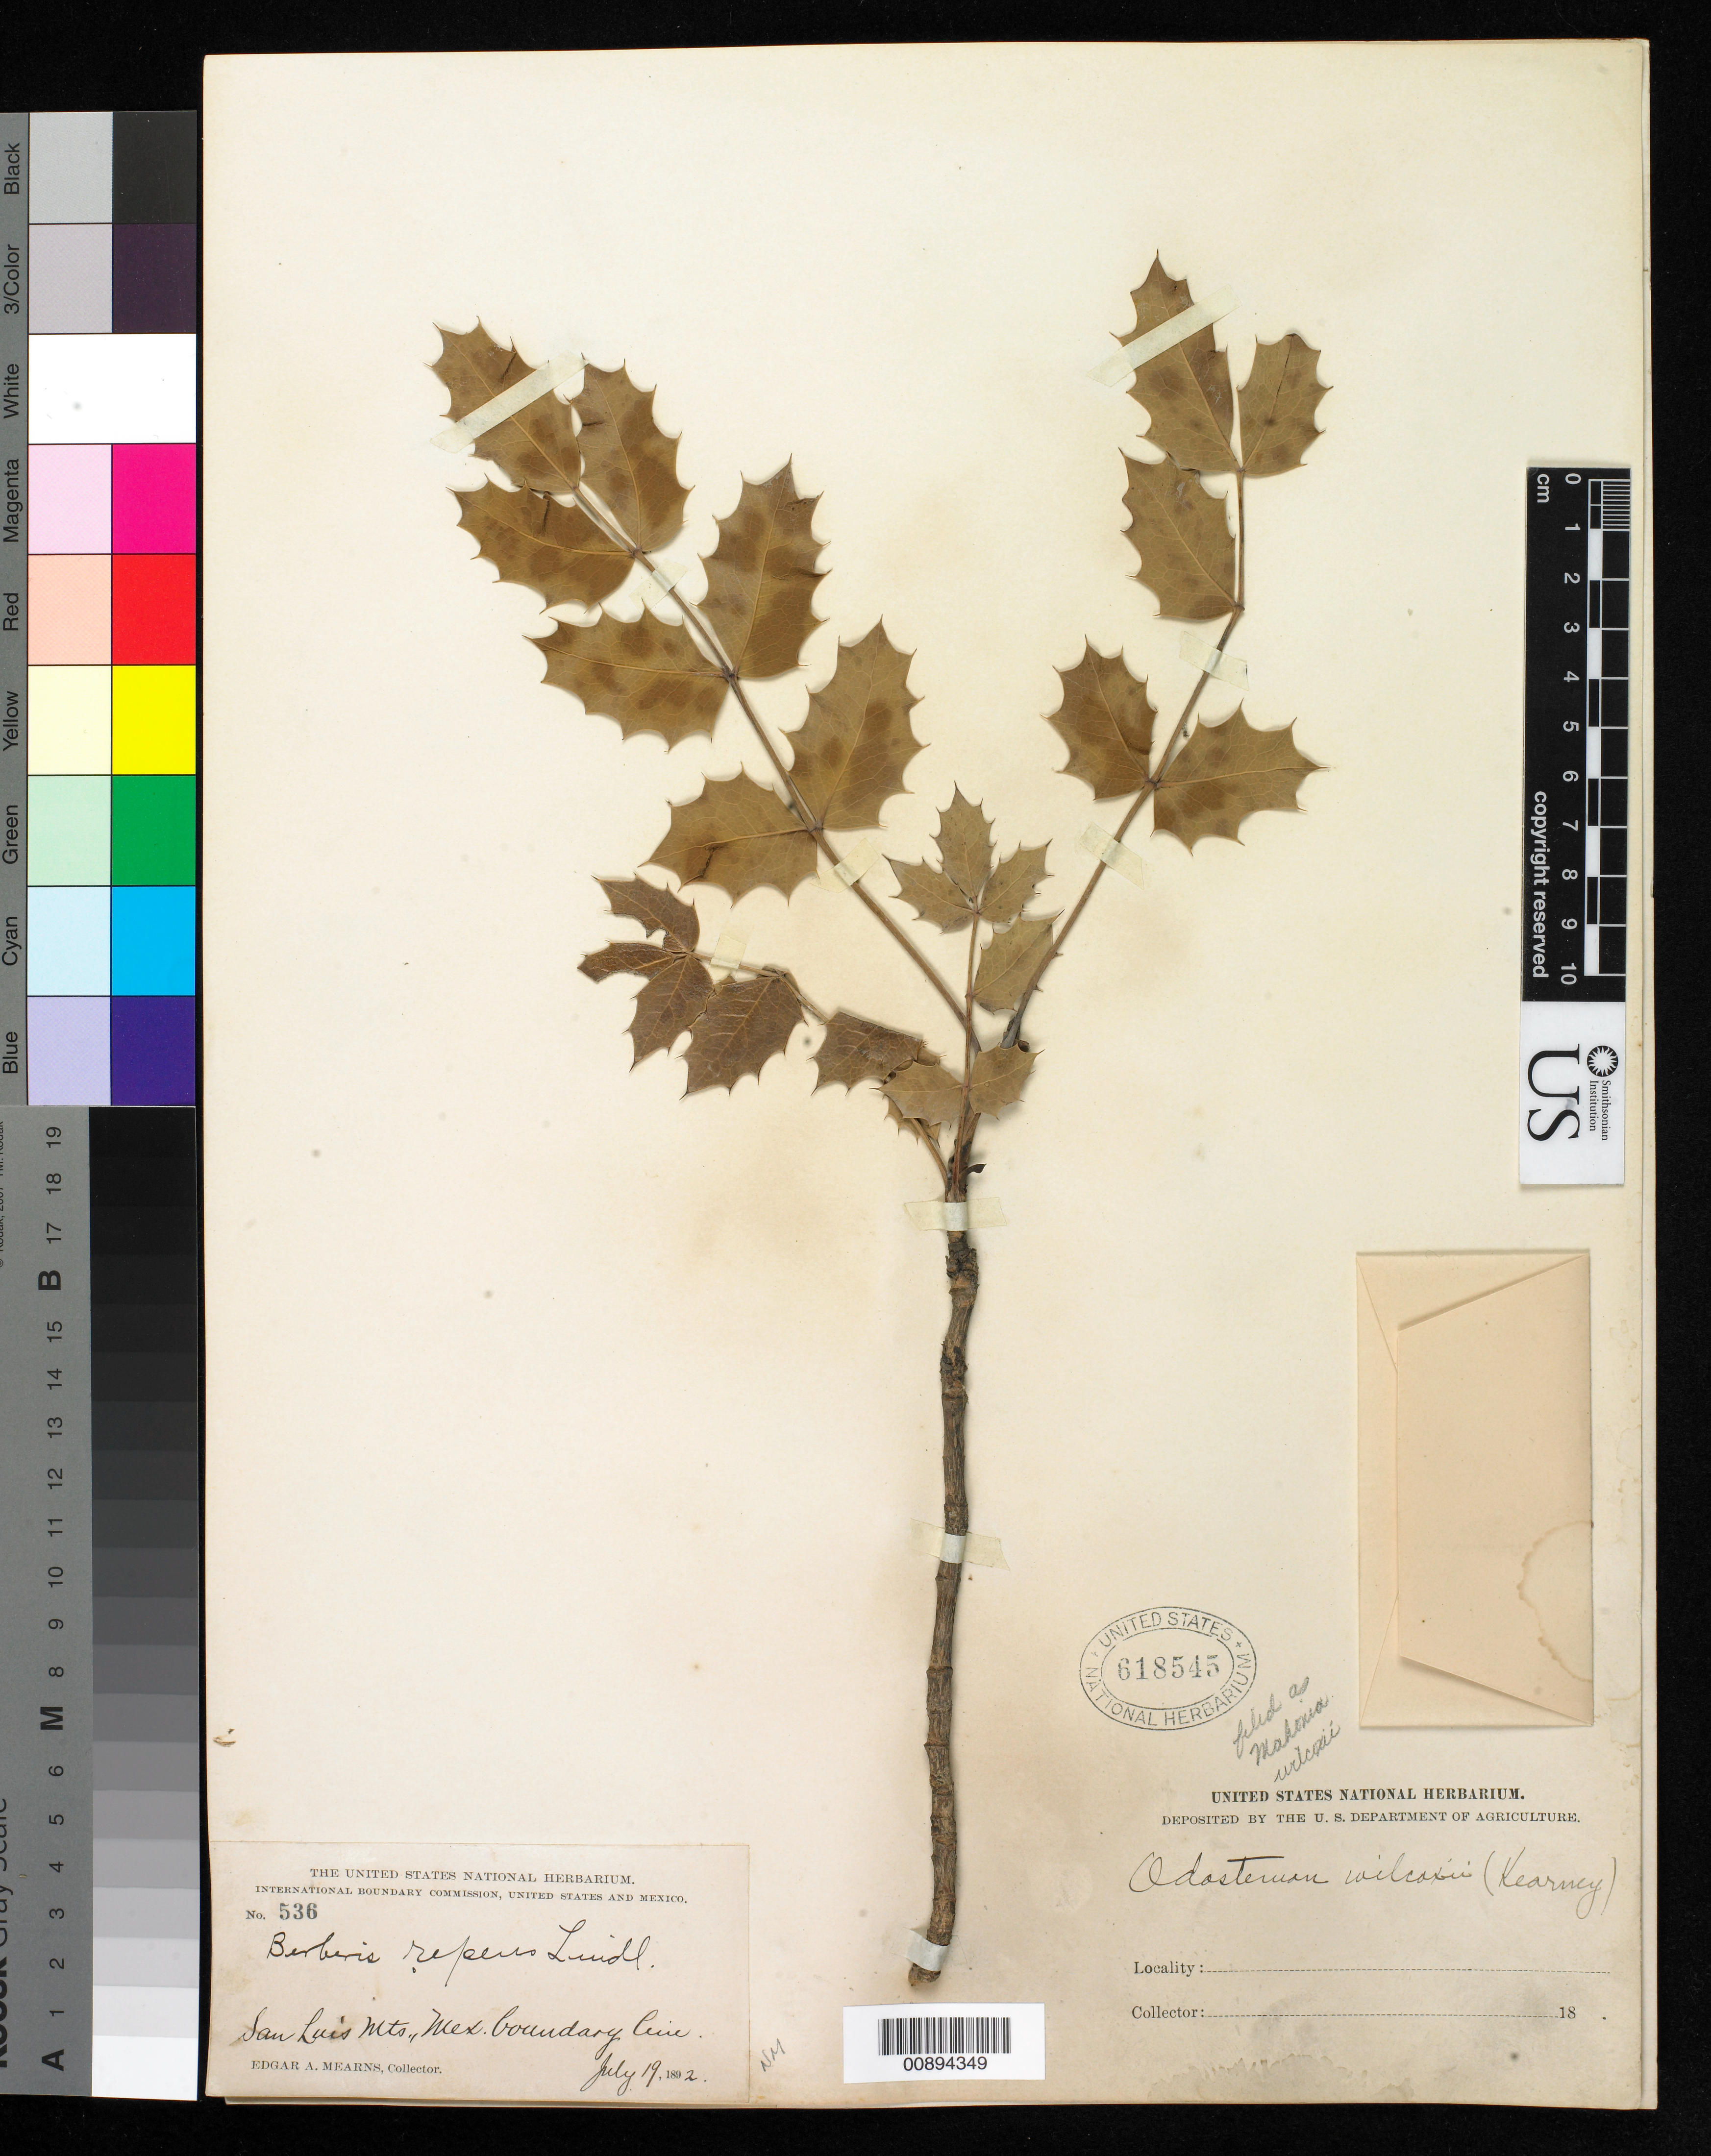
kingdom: Plantae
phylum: Tracheophyta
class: Magnoliopsida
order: Ranunculales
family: Berberidaceae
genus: Mahonia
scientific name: Mahonia wilcoxii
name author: (Kearney) Rehder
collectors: E. A. Mearns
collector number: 536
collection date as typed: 19 Jul 1892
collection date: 1892-07-19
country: United States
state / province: New Mexico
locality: San Luis Mts., Mexican Boundary Line.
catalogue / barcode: US 618545